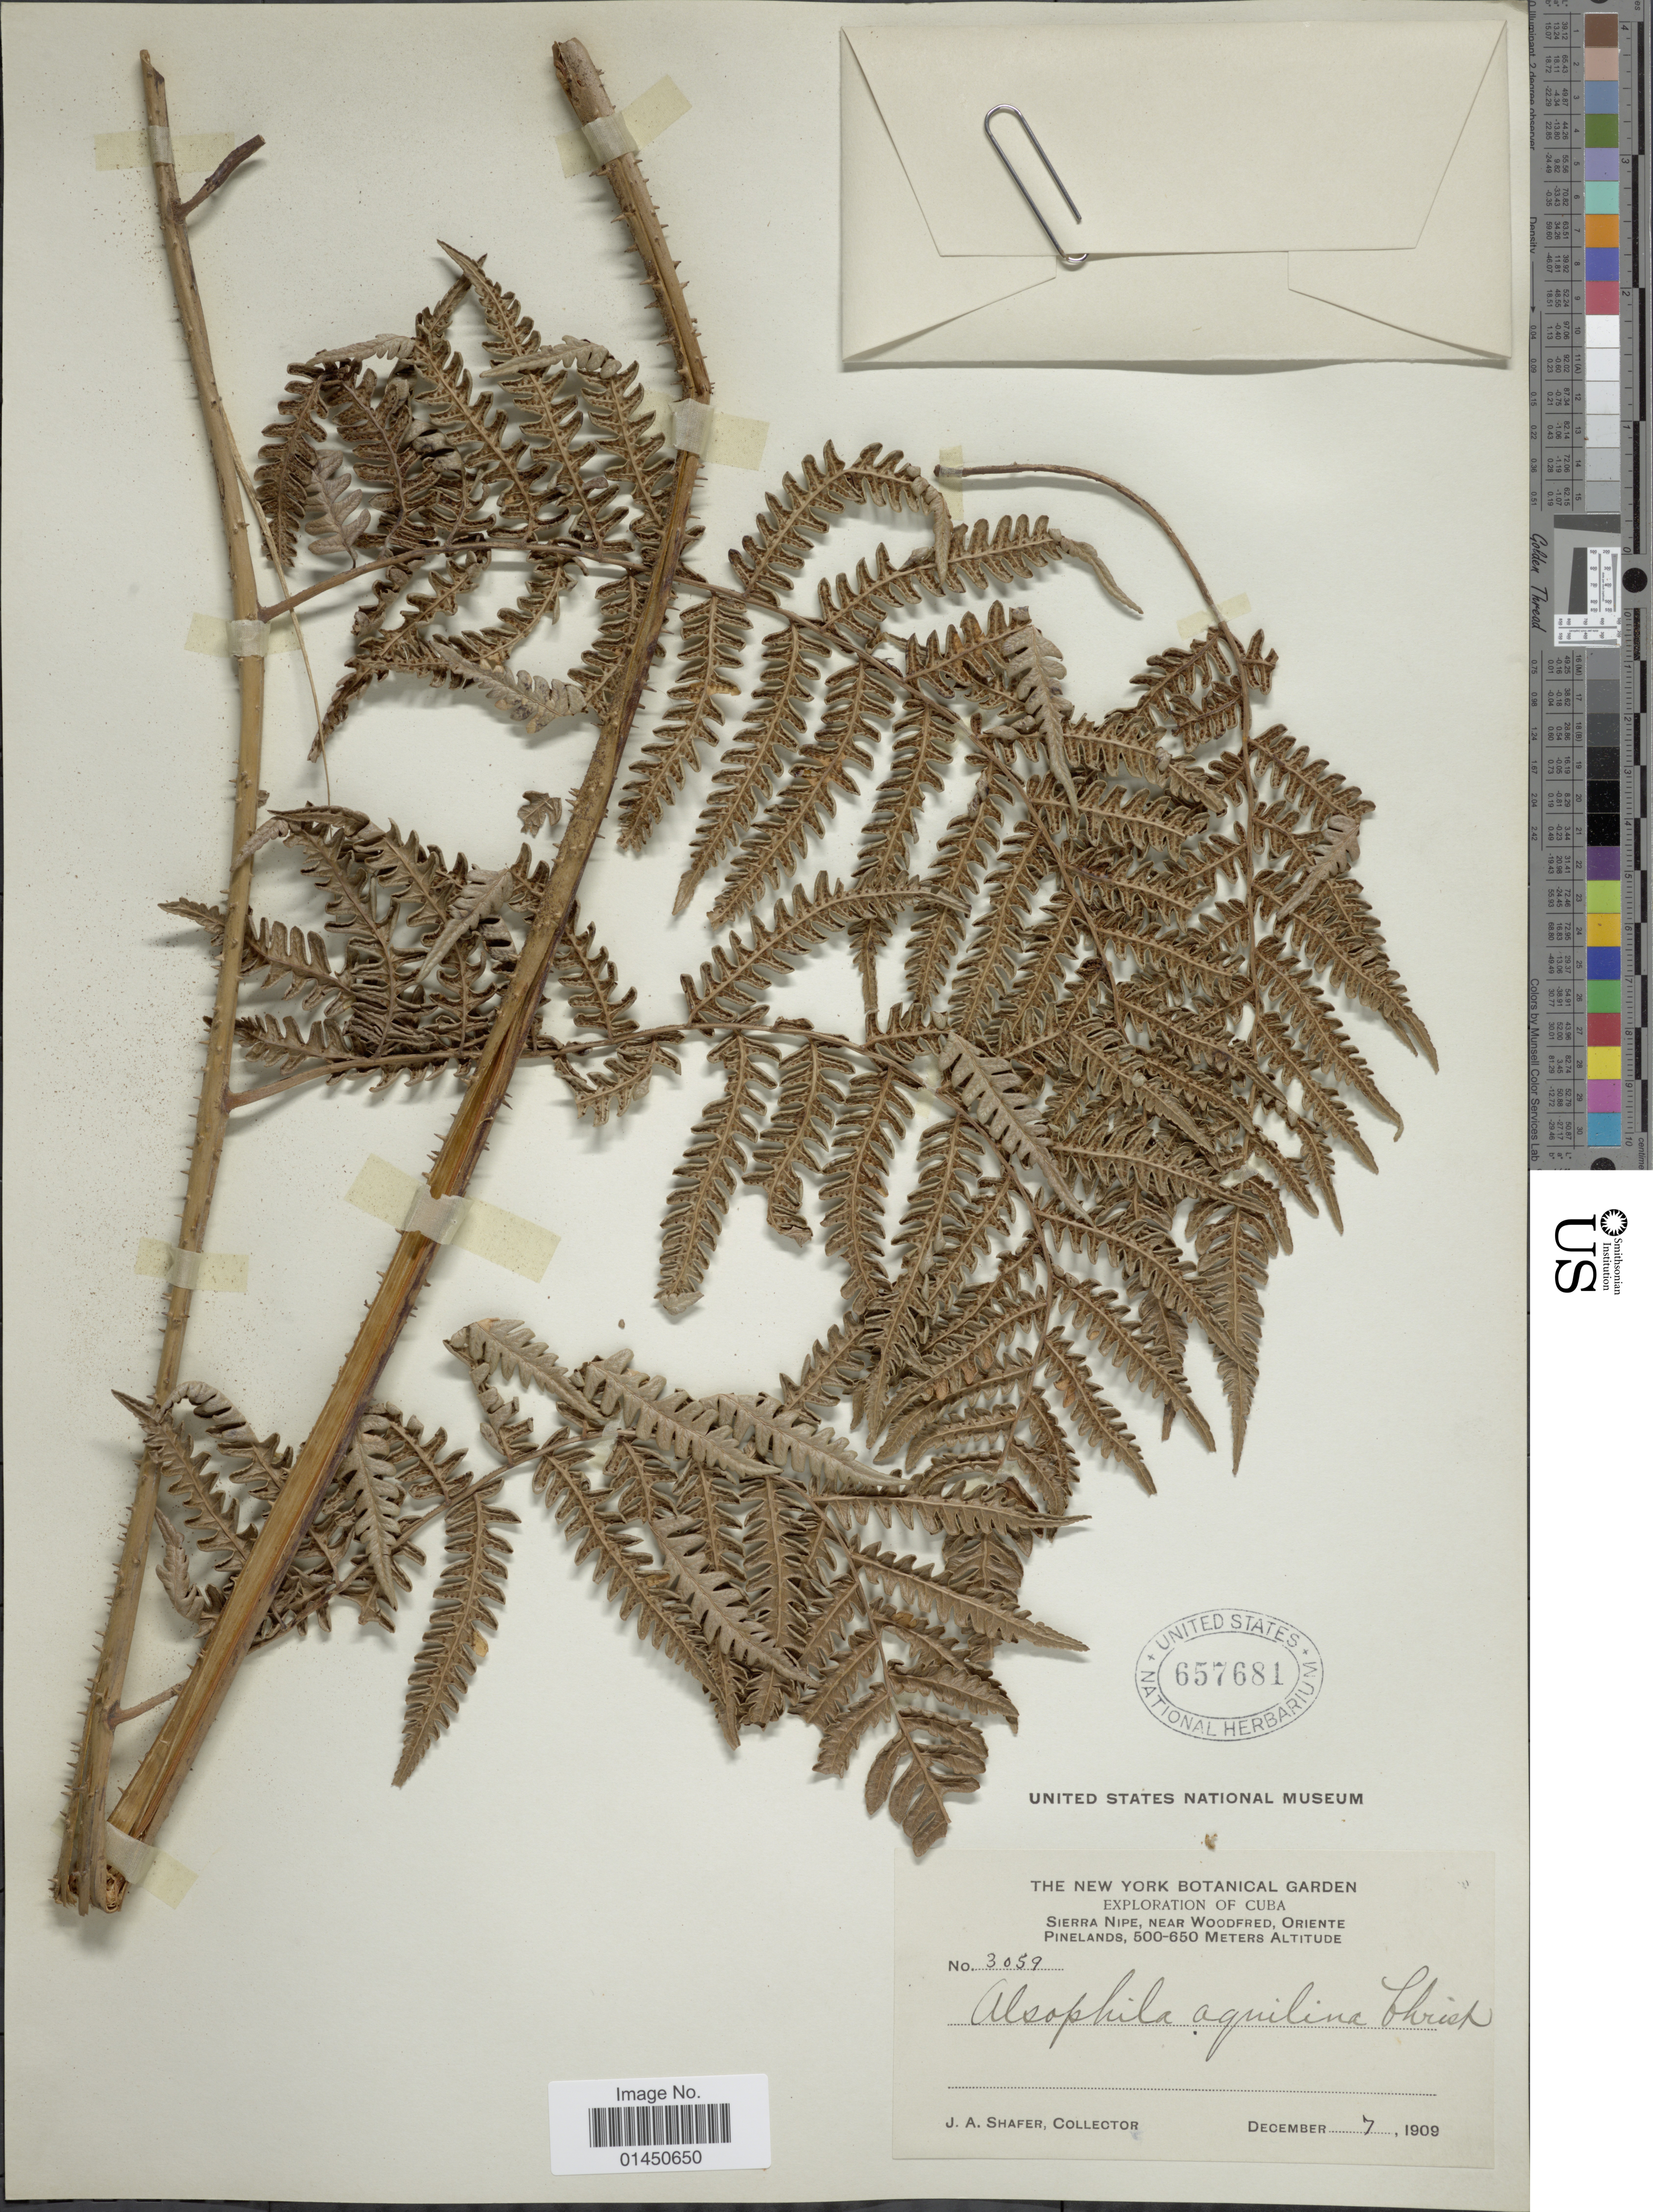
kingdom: Plantae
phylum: Tracheophyta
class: Polypodiopsida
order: Cyatheales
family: Cyatheaceae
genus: Cyathea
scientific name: Cyathea parvula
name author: (Jenman) Domin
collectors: J. A. Shafer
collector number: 3059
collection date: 1909-12-07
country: Cuba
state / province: Oriente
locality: Sierra Nipe, near Woodfred, Pinelands.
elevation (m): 500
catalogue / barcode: US 657681